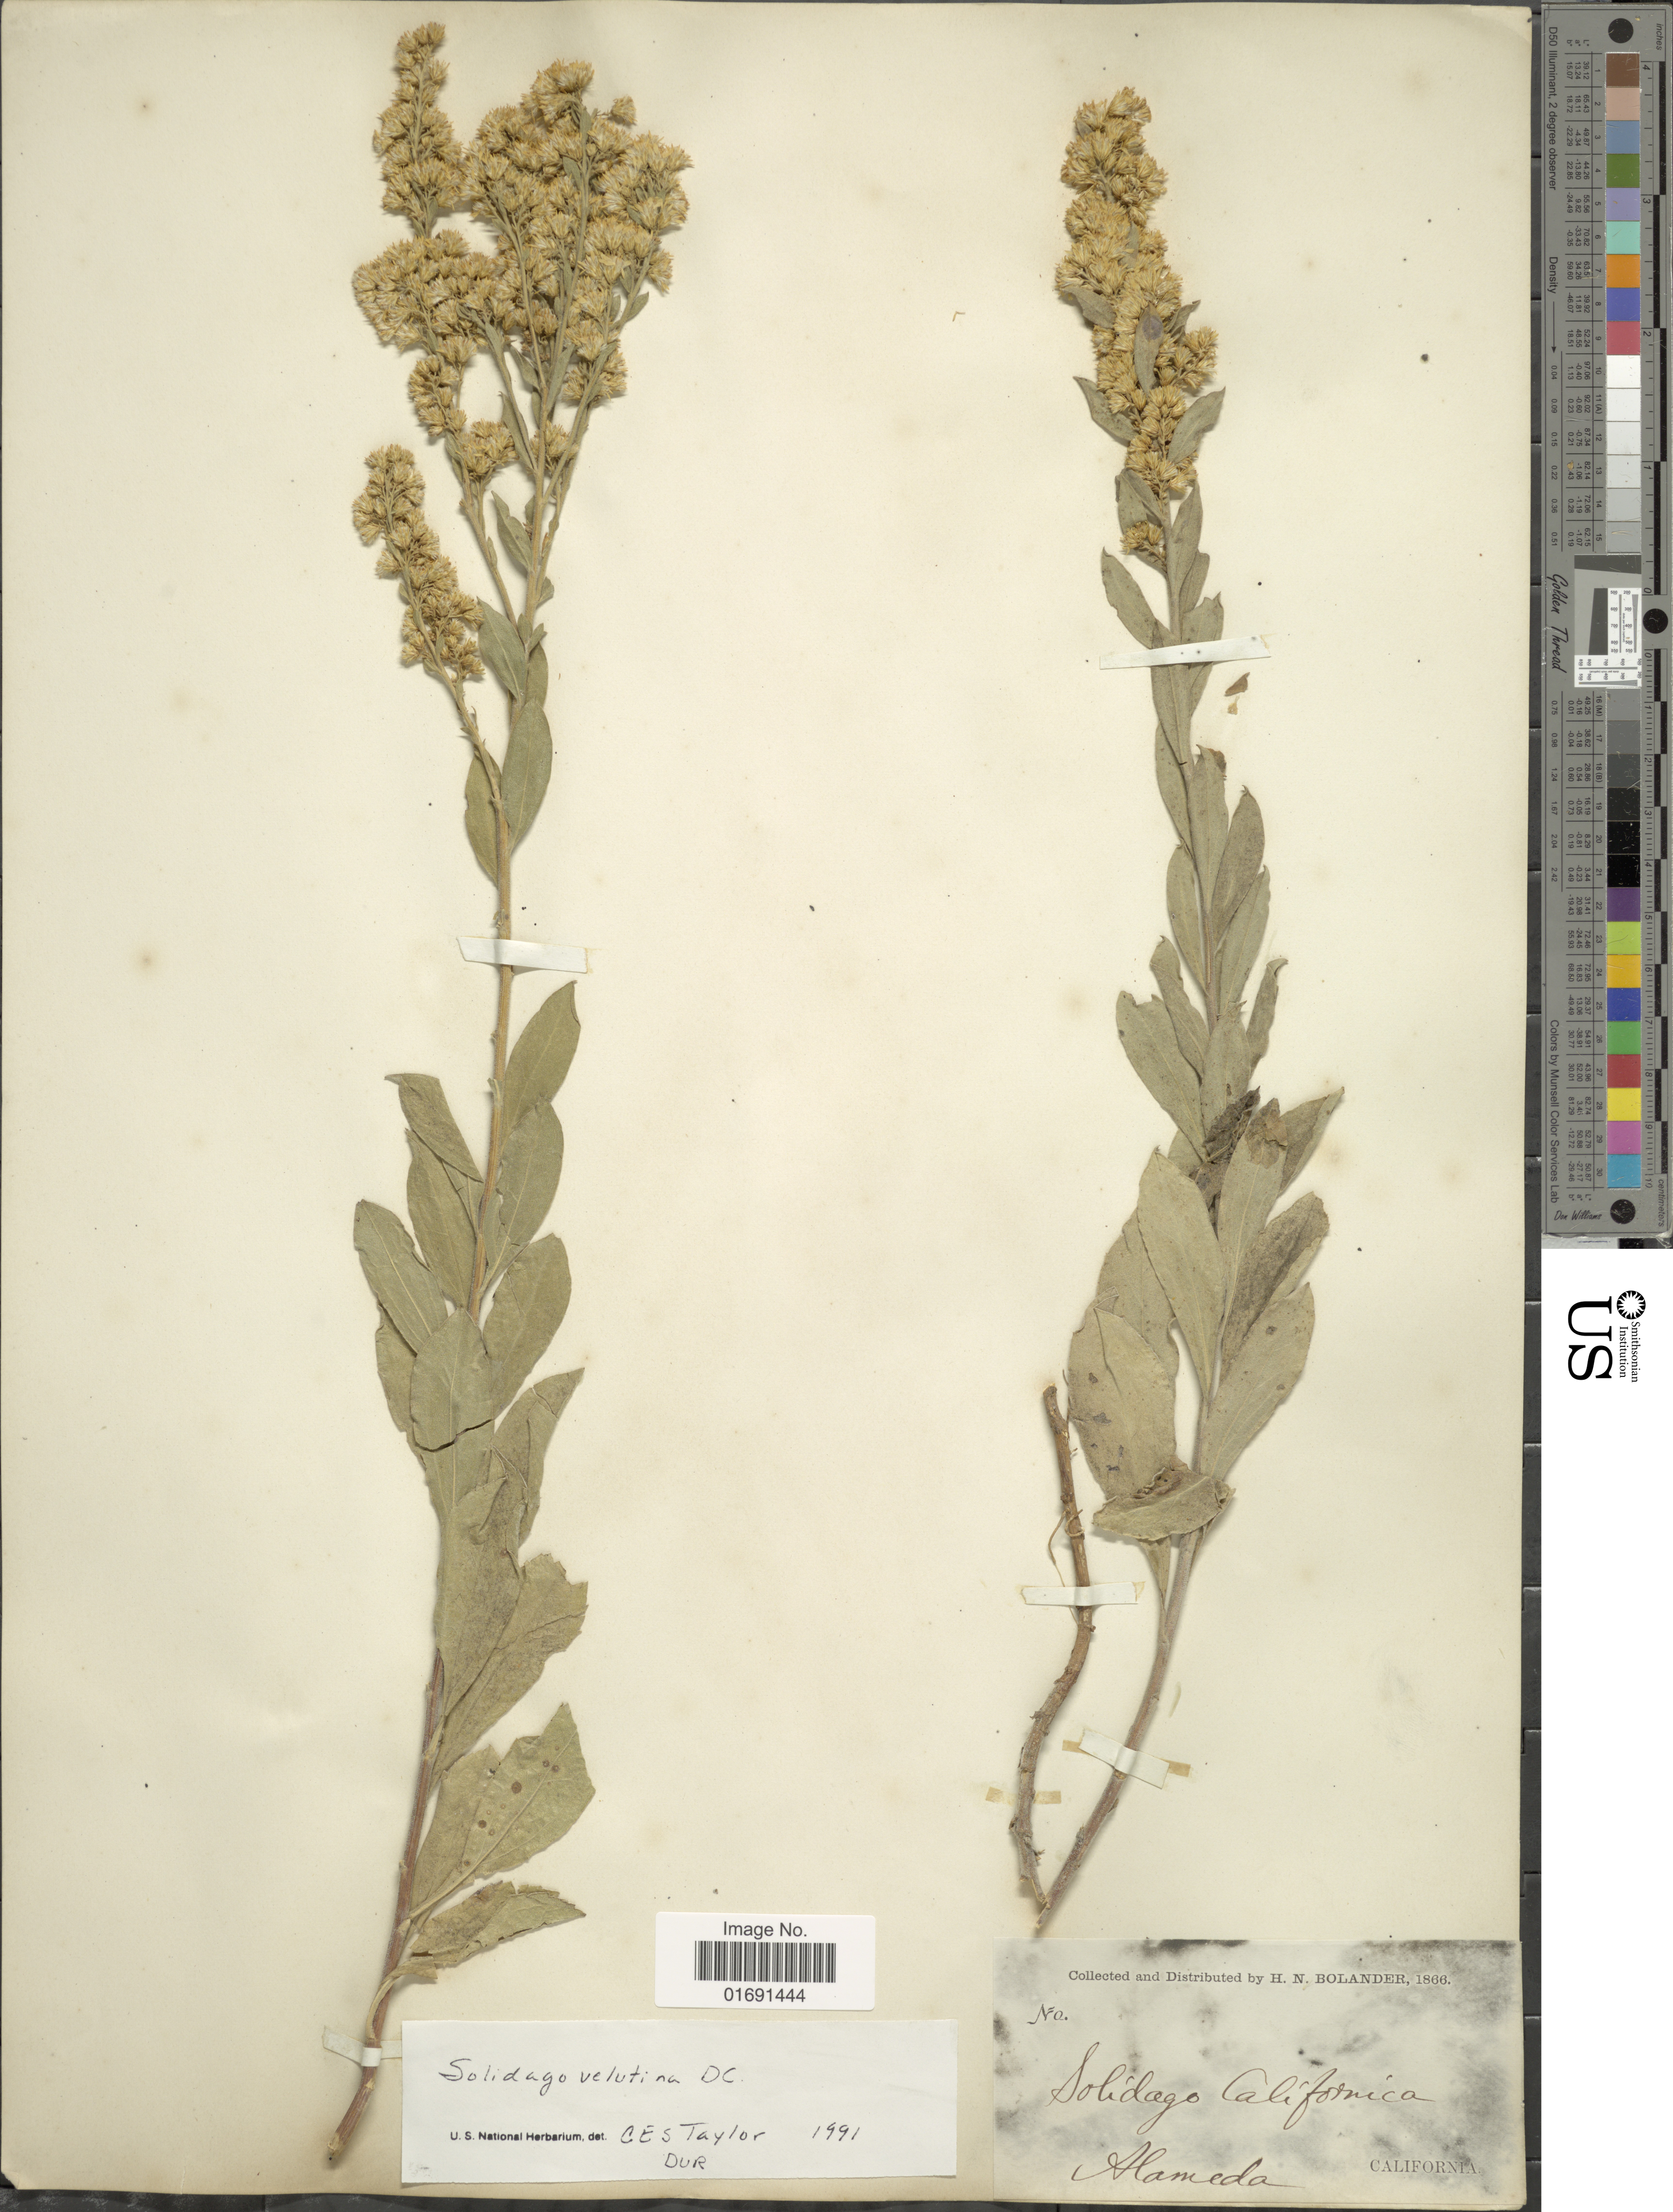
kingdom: Plantae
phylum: Tracheophyta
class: Magnoliopsida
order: Asterales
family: Asteraceae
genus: Solidago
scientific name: Solidago velutina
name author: DC.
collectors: H. Bolander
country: United States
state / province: California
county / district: Alameda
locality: Alameda